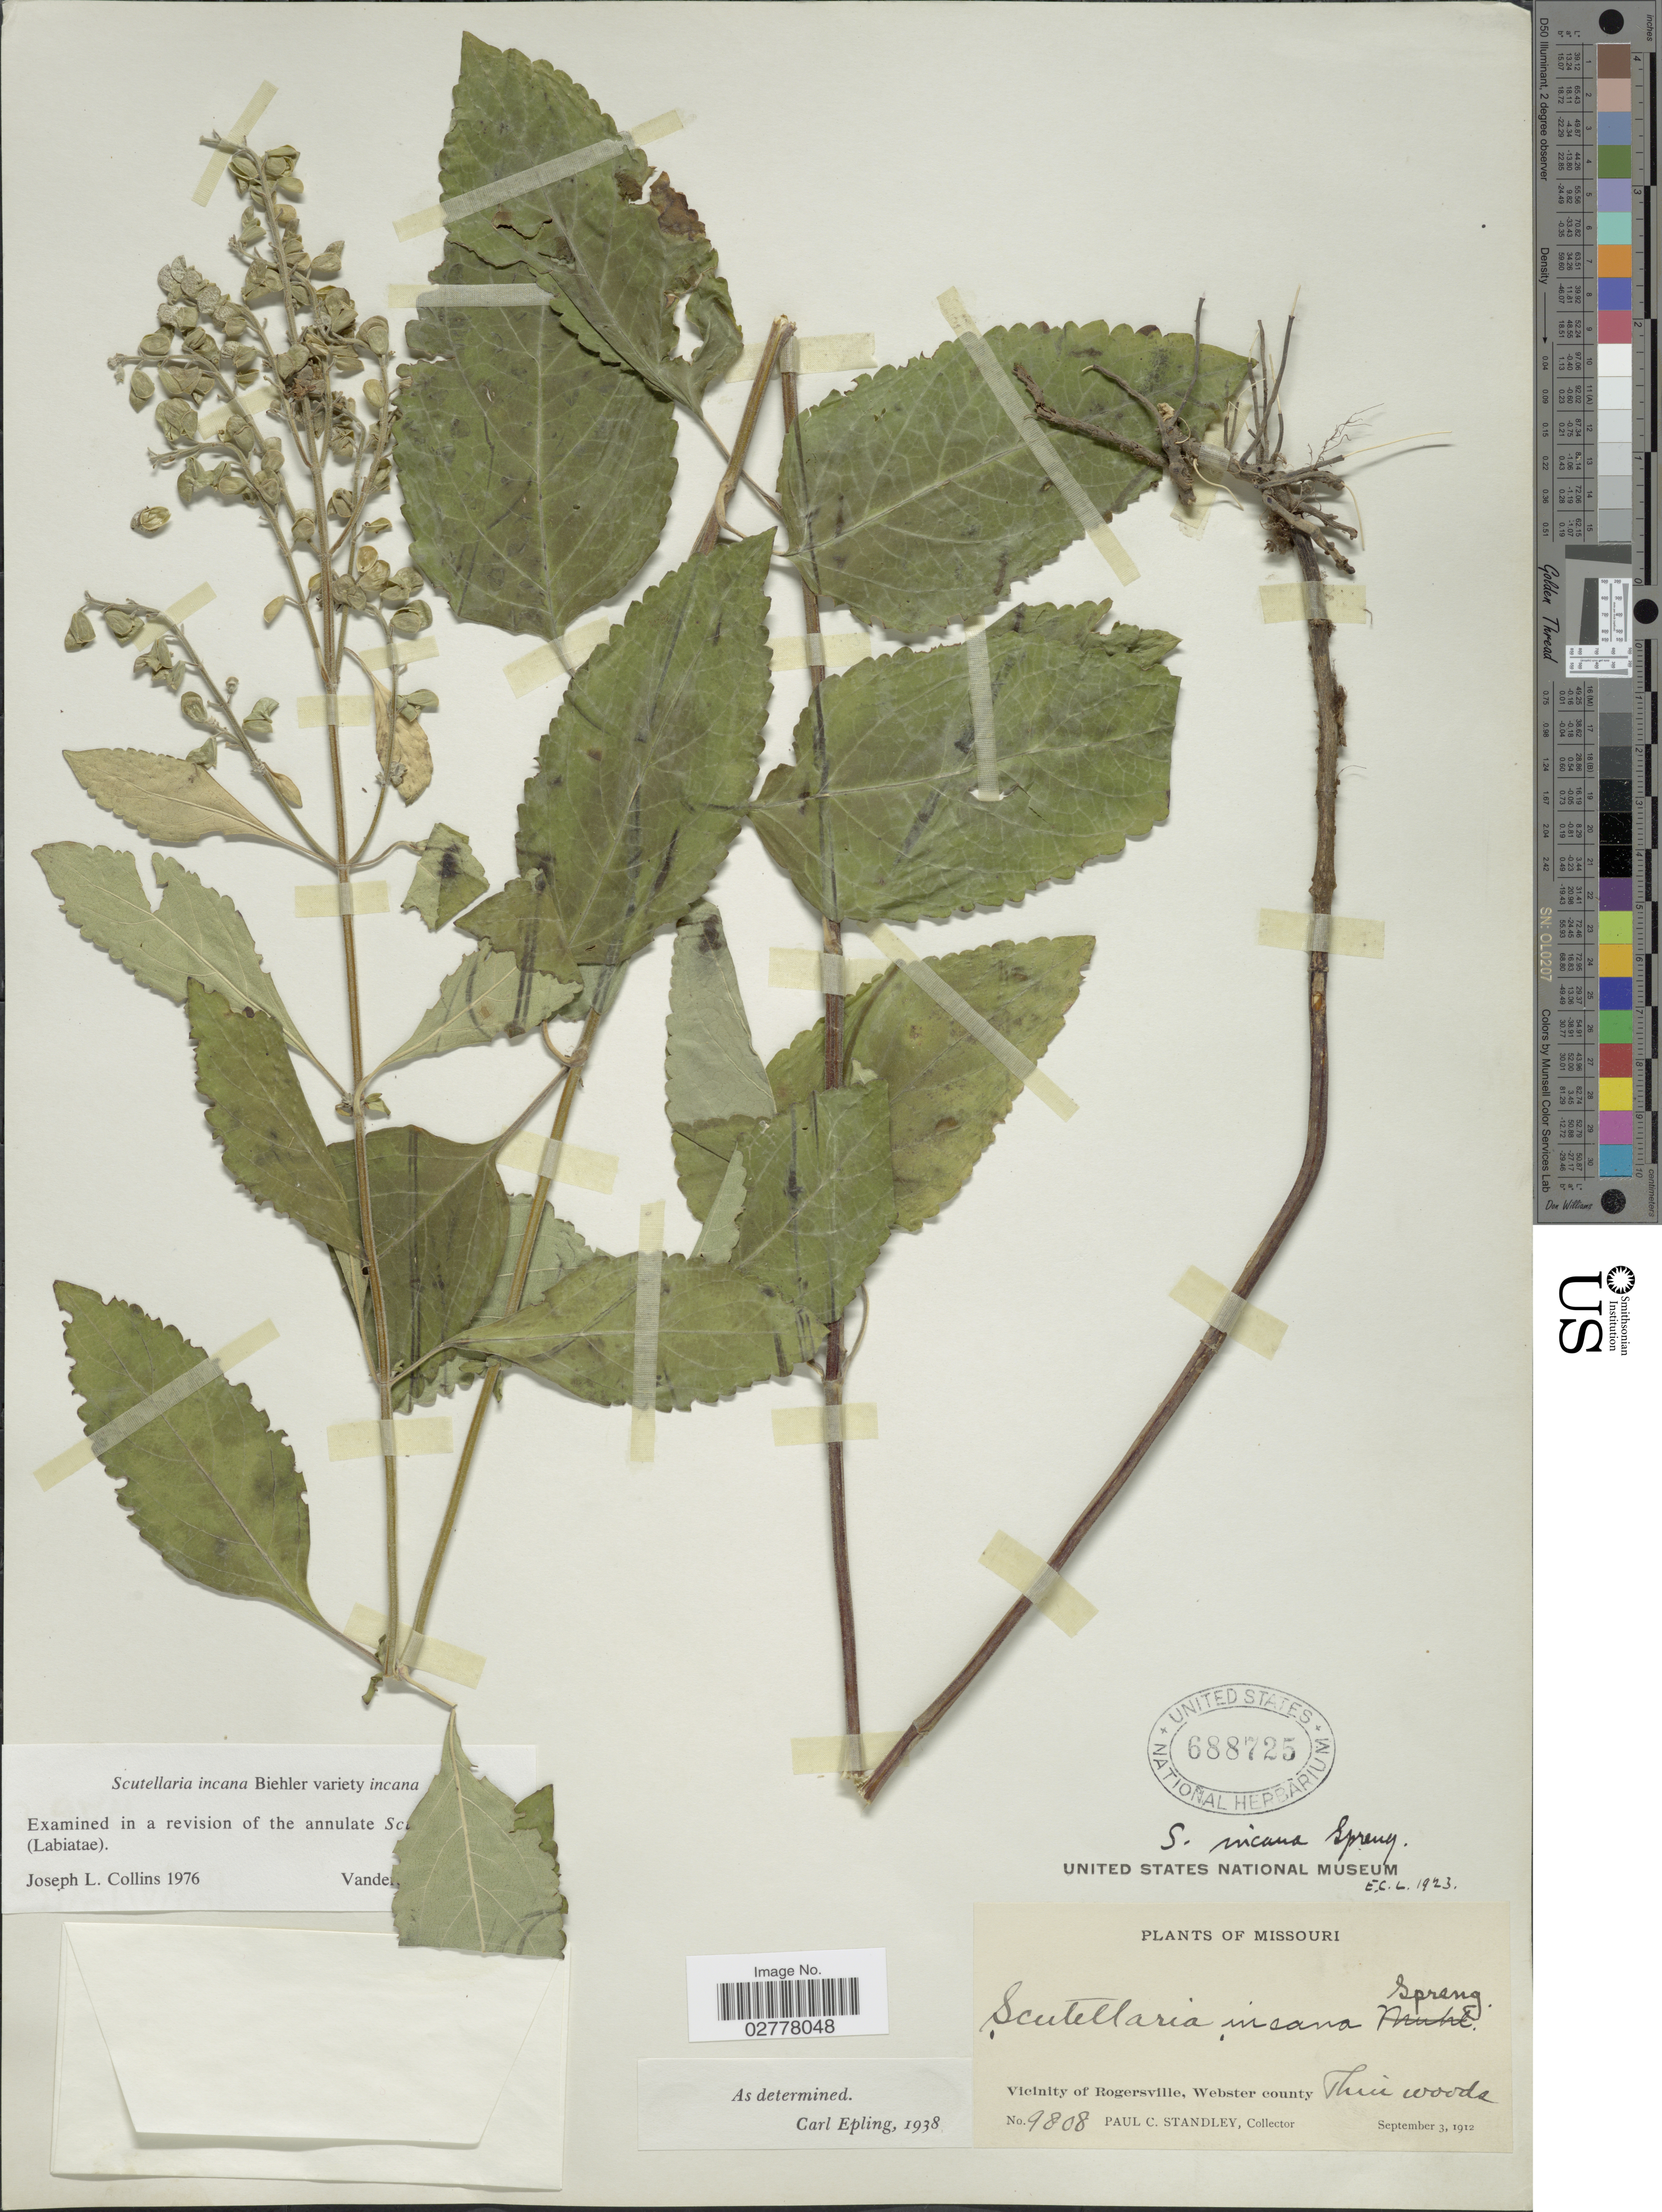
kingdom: Plantae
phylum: Tracheophyta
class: Magnoliopsida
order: Lamiales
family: Lamiaceae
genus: Scutellaria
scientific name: Scutellaria incana var. incana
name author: Biehler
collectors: P. C. Standley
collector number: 9808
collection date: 1912-09-03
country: United States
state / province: Missouri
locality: Vicinity of Rogersville, Webster county.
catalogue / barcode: US 688725